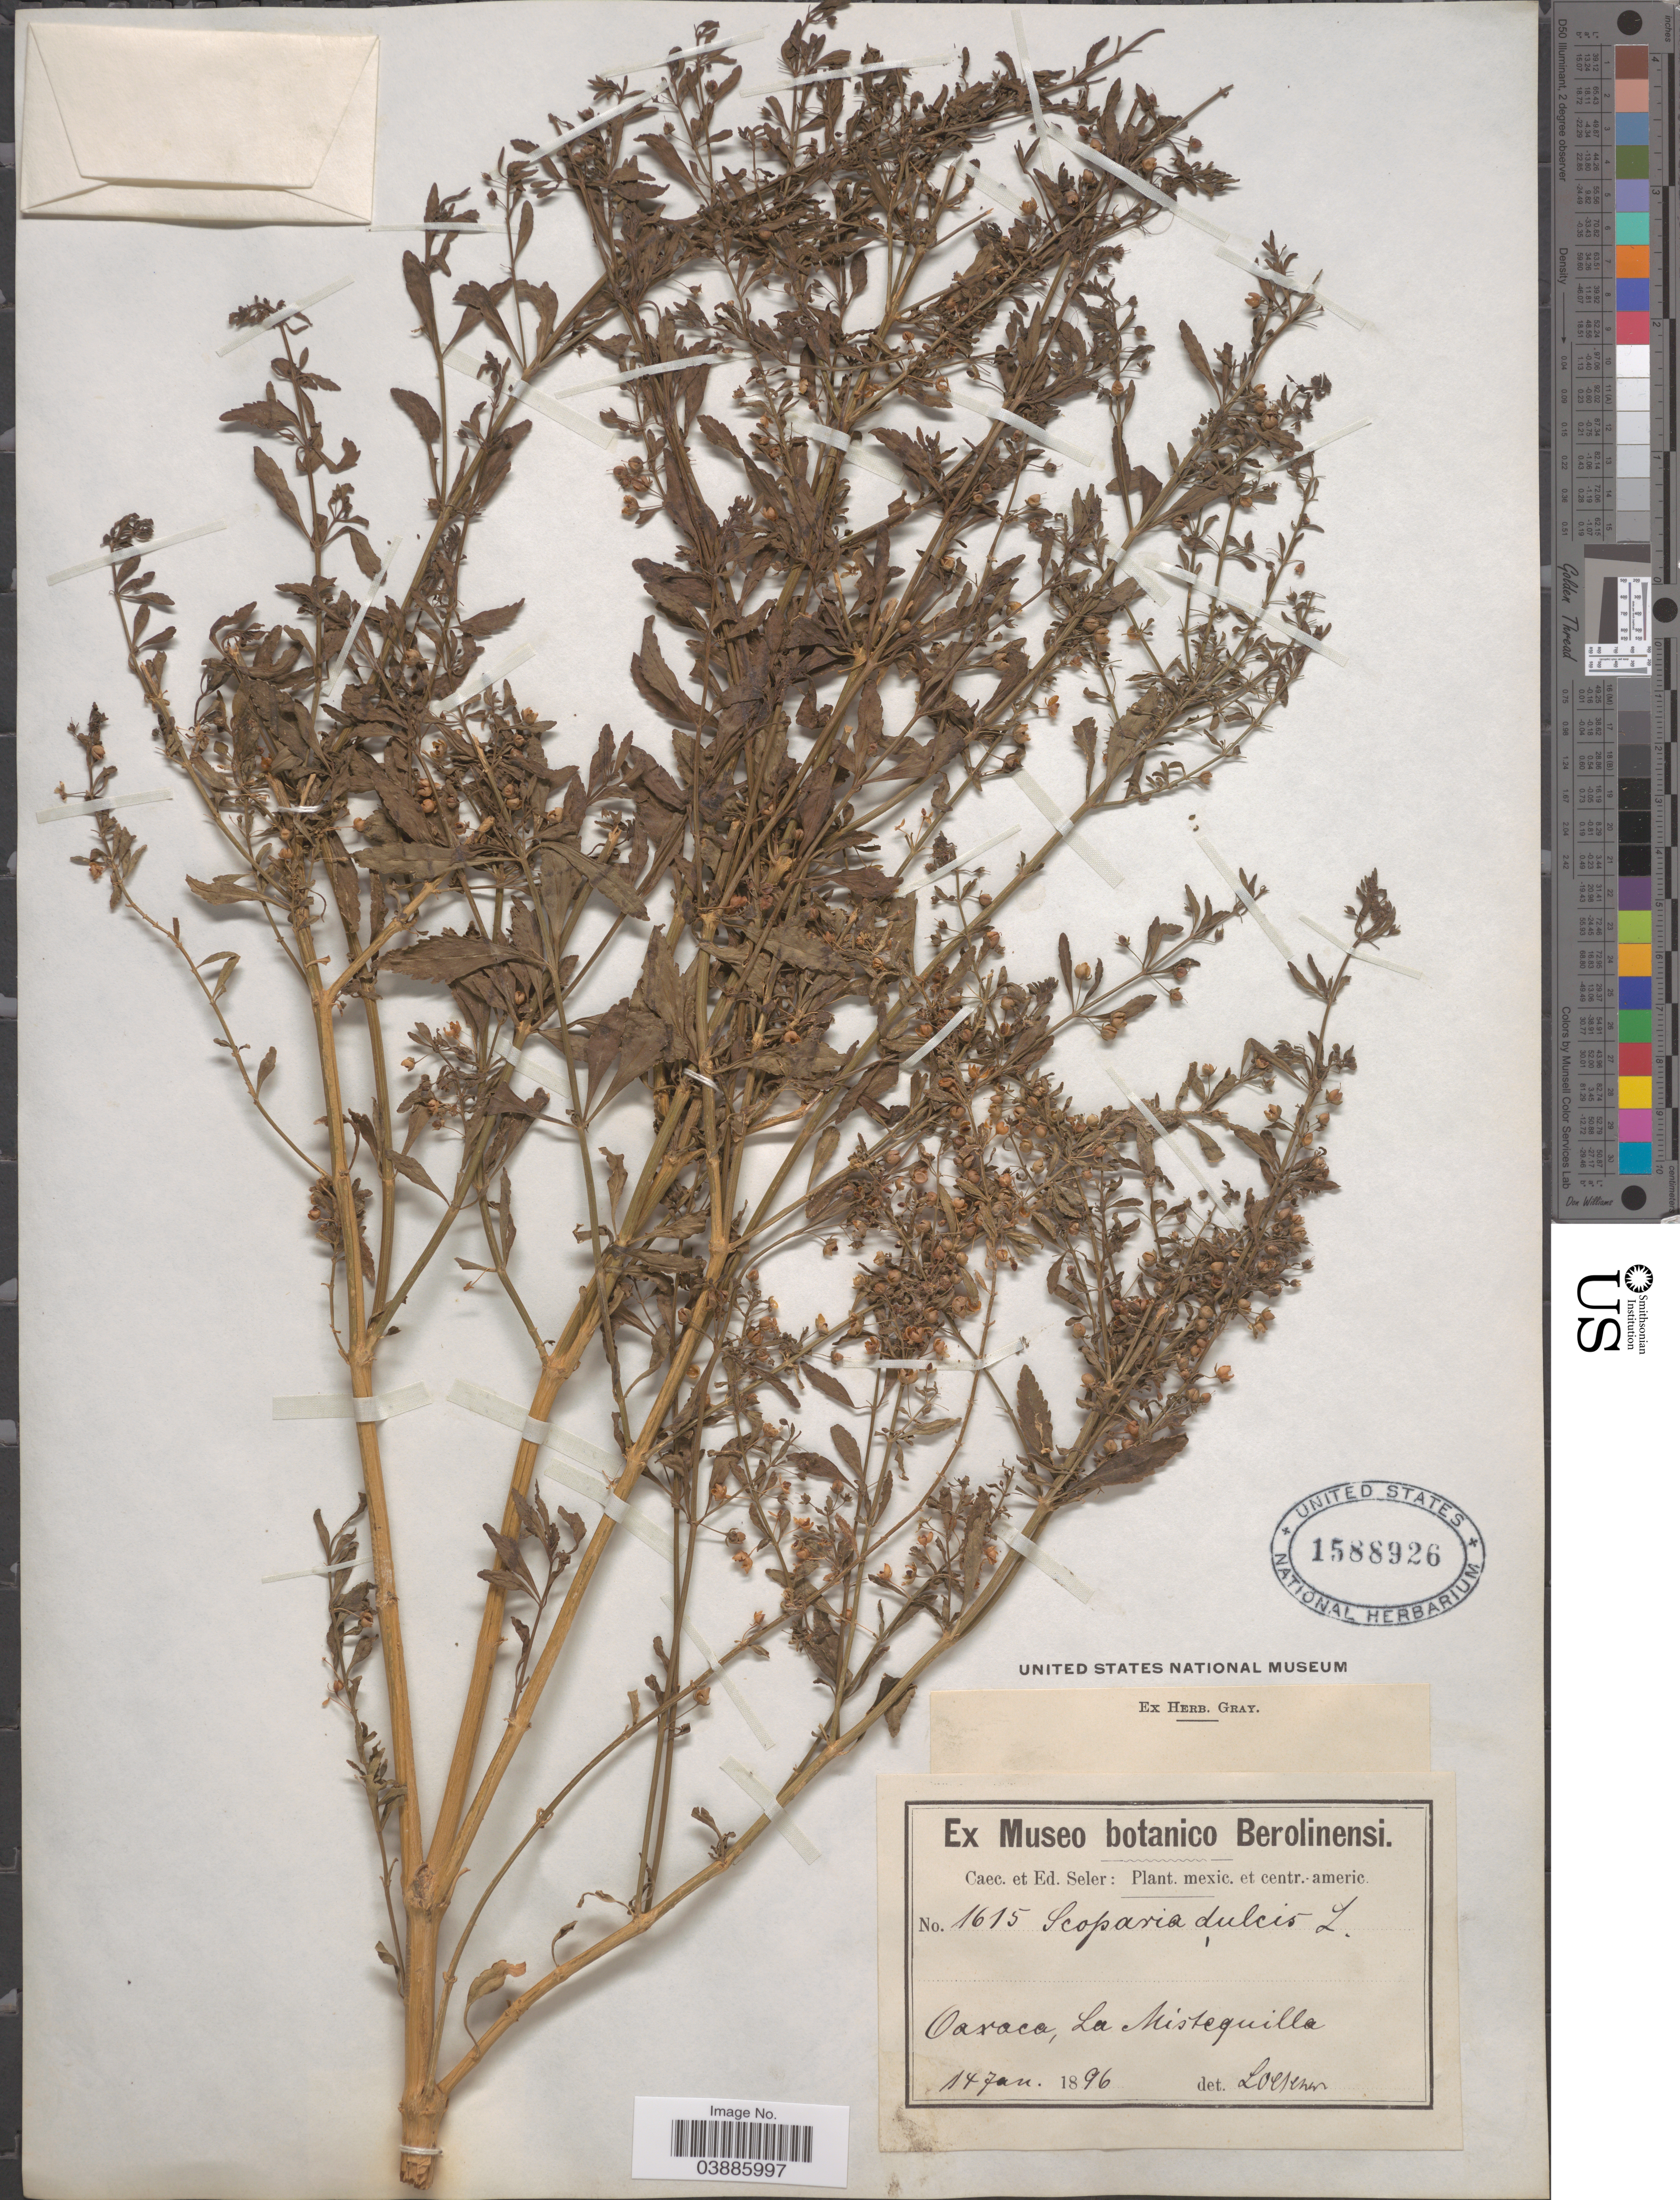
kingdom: Plantae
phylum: Tracheophyta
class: Magnoliopsida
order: Lamiales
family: Plantaginaceae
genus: Scoparia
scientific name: Scoparia dulcis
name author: L.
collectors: ex Caec. et Ed Seler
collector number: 1615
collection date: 1896-01-14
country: Mexico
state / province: Oaxaca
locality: La Mistequilla.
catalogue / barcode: US 1588926